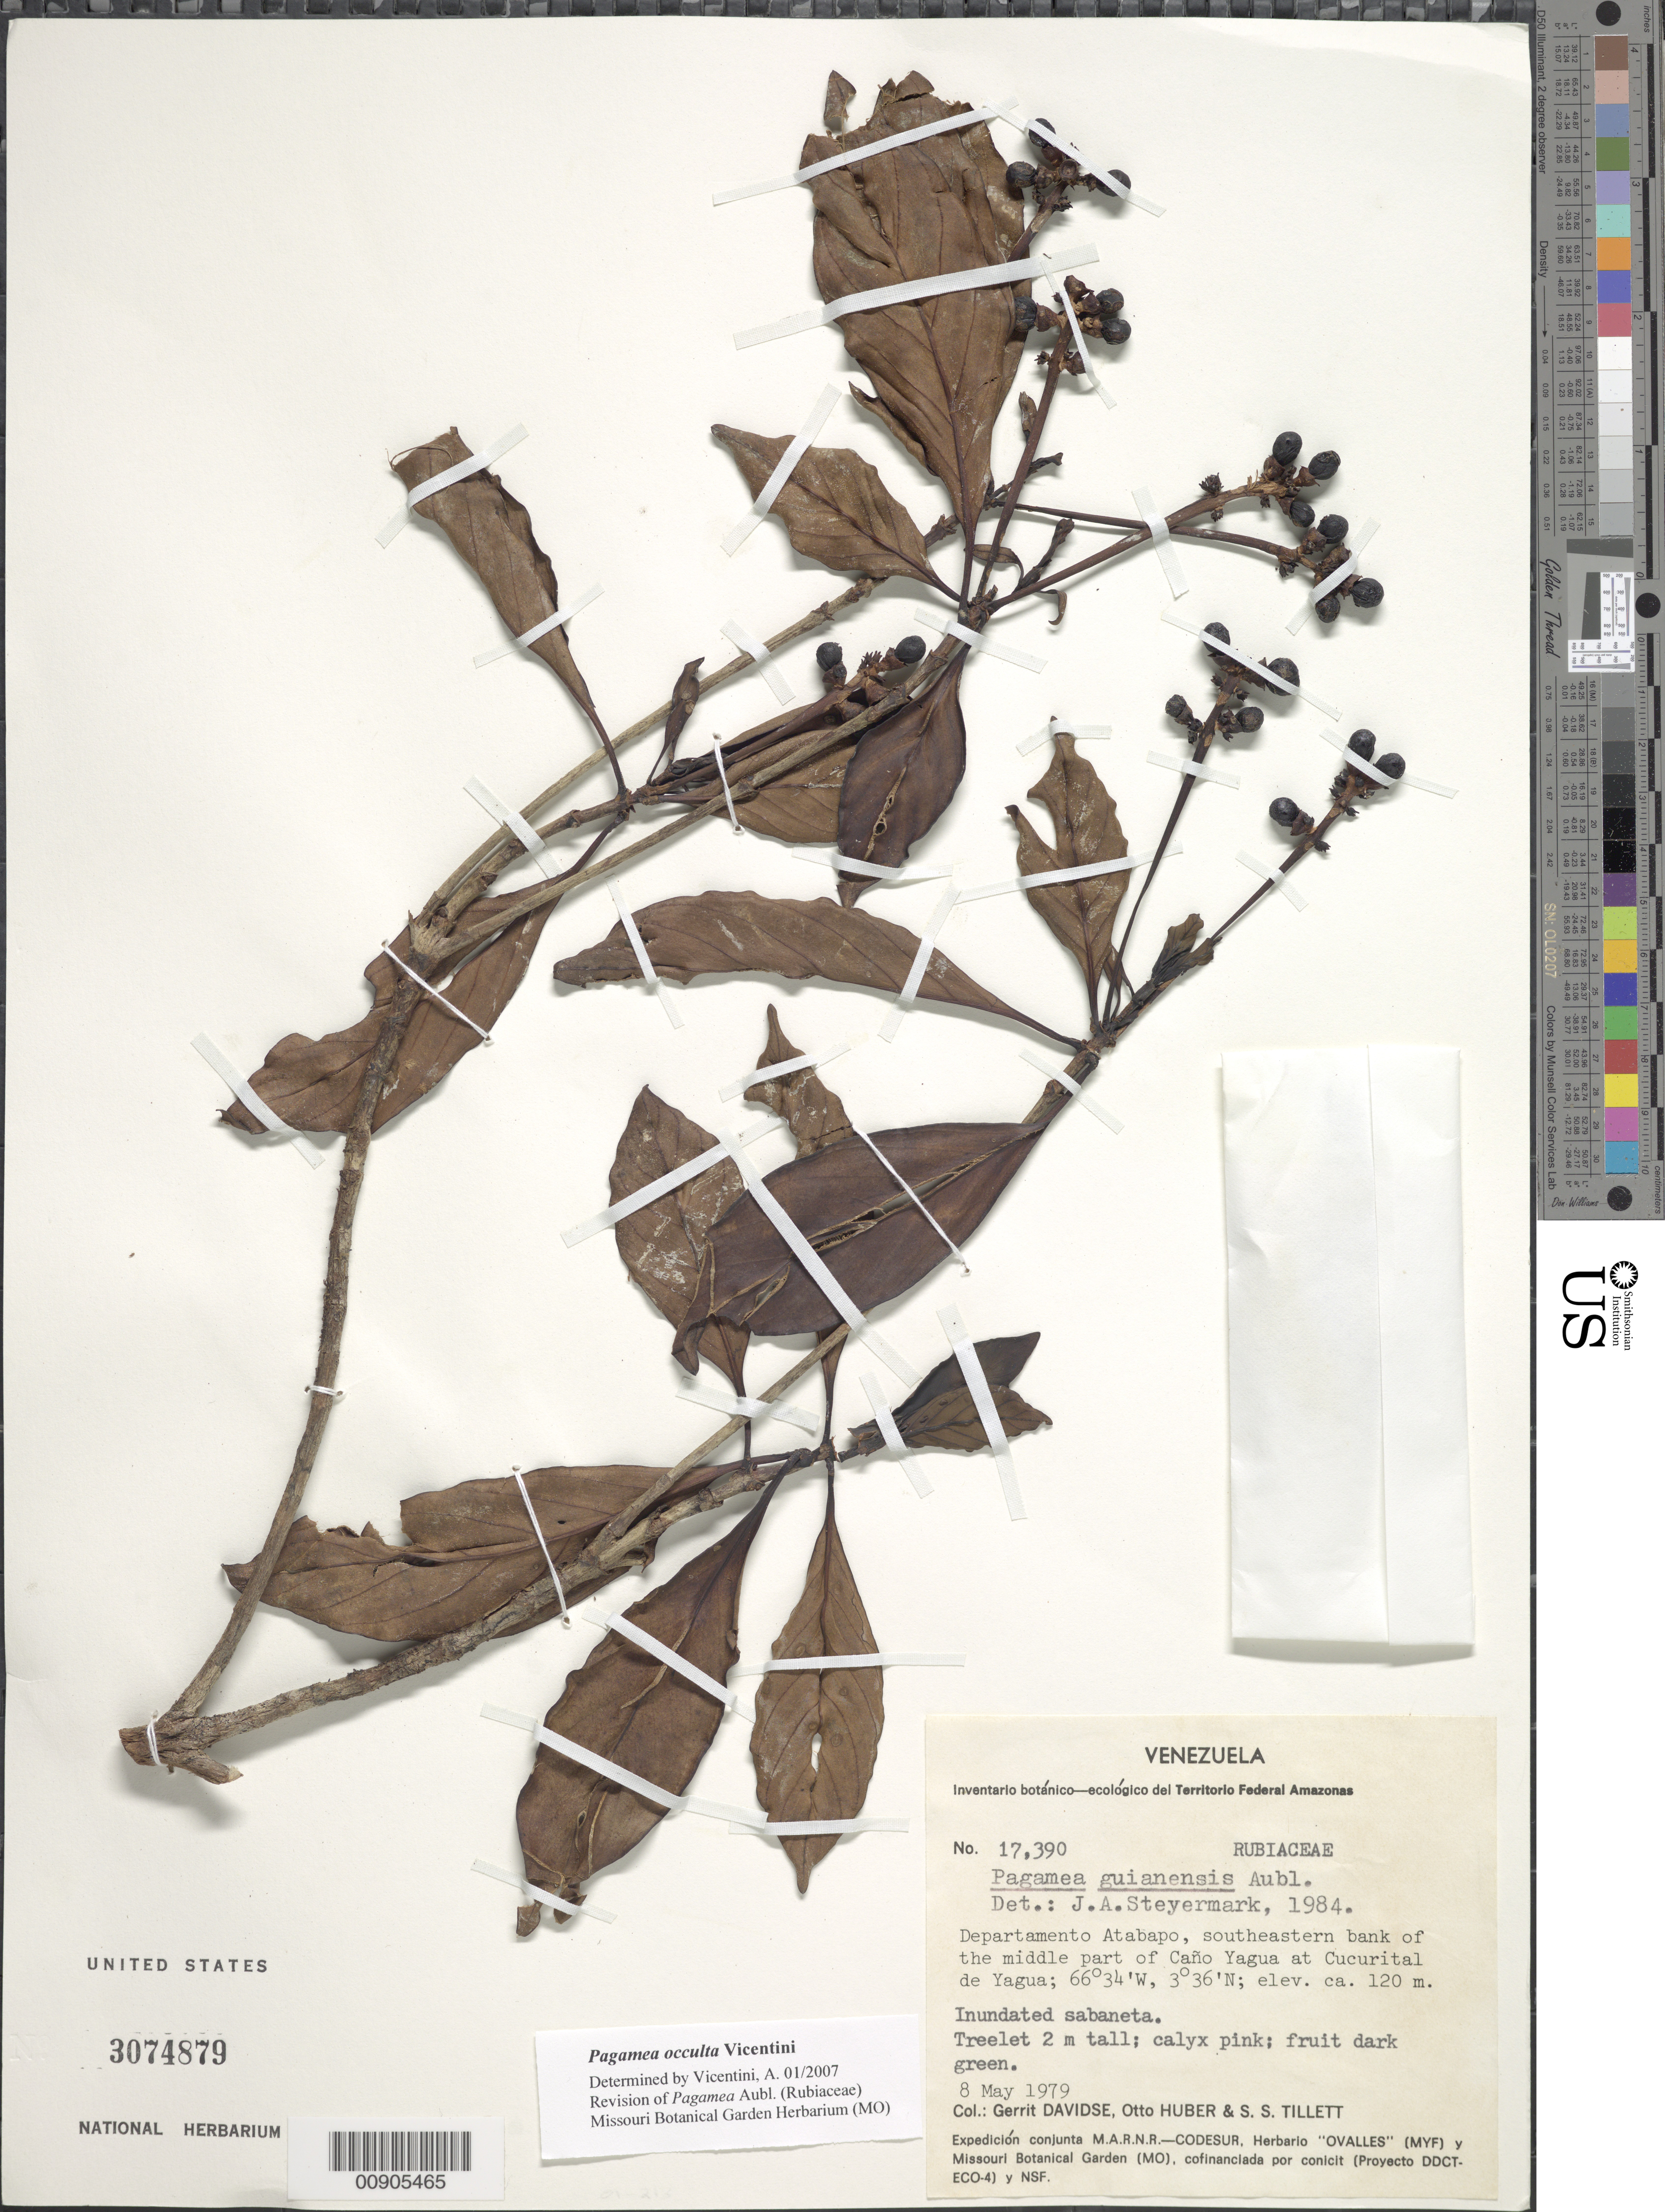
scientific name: unpublished name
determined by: Vicentini, A.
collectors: G. Davidse, O. Huber & S. S. Tillett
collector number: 17390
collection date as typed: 8-May-79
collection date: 1979-05-08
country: Venezuela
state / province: Amazonas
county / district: Atabapo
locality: Cucurital de Yagua, SE bank of the middle part of Caño Yagua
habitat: Inundated sabaneta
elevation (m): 120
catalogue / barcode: US 3074879